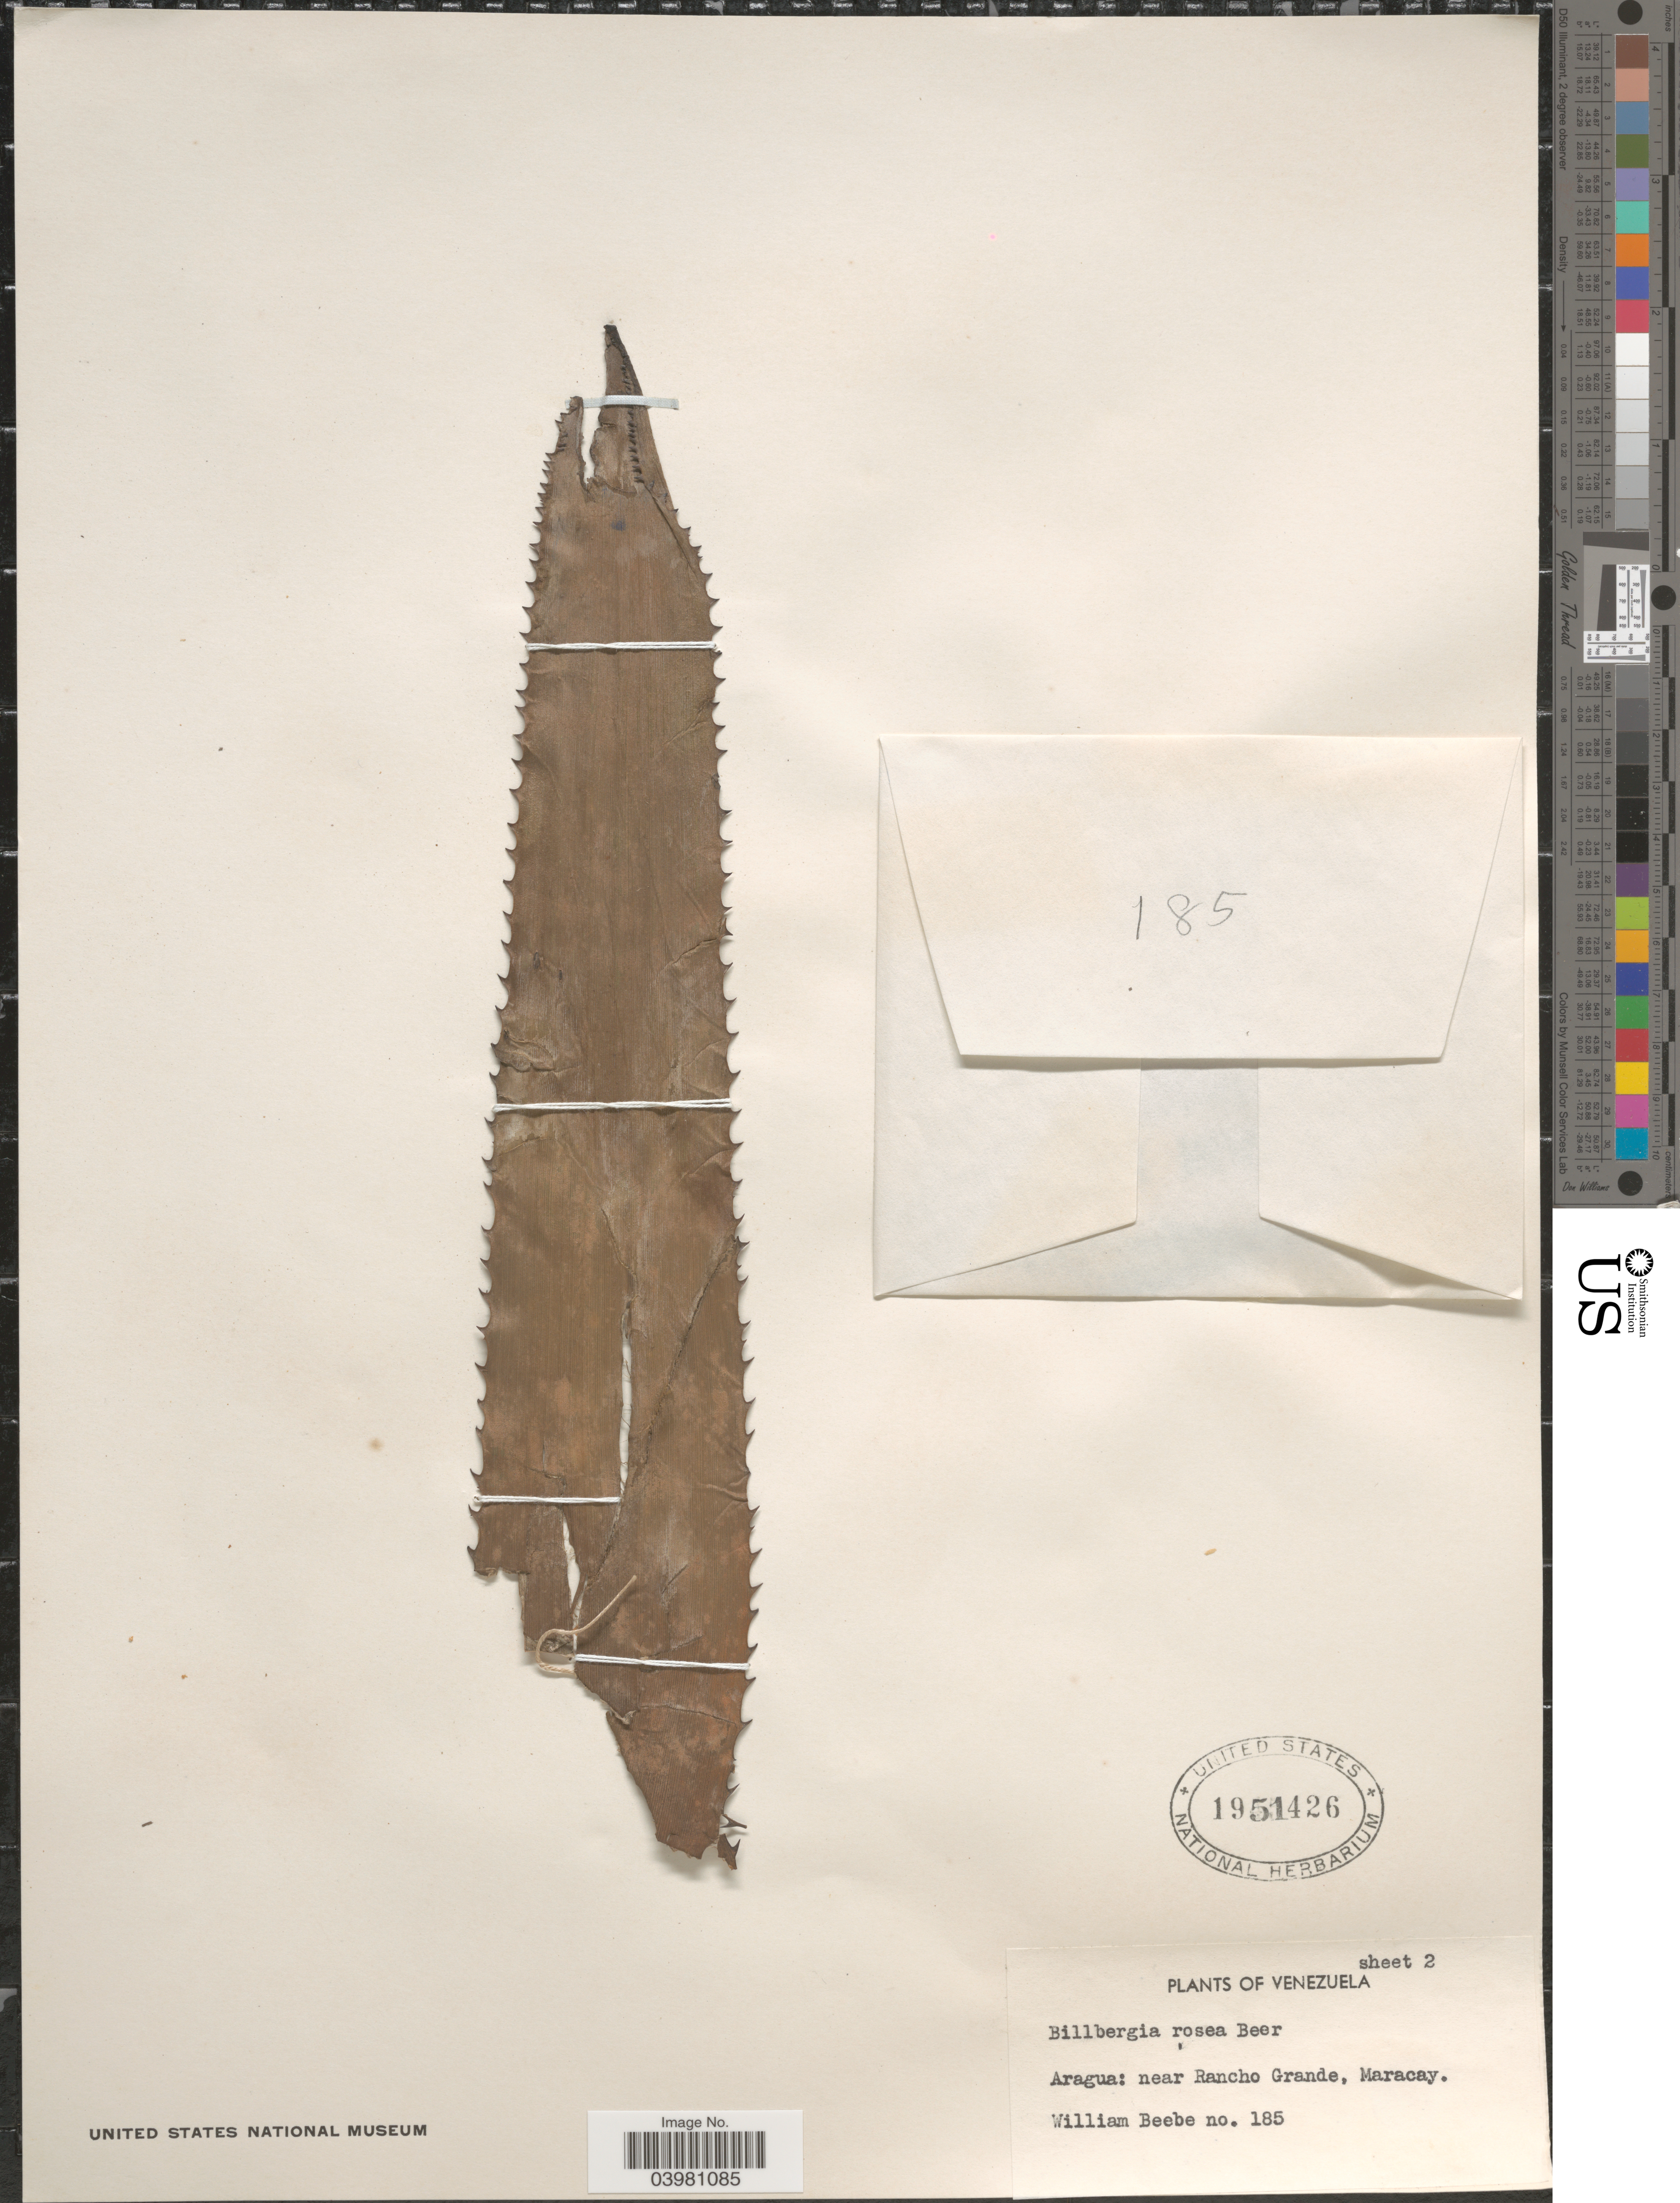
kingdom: Plantae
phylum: Tracheophyta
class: Liliopsida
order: Poales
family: Bromeliaceae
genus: Billbergia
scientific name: Billbergia rosea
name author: Beer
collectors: W. Beebe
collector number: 185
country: Venezuela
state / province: Aragua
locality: Near Rancho Grande, Maracay.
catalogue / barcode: US 1951426